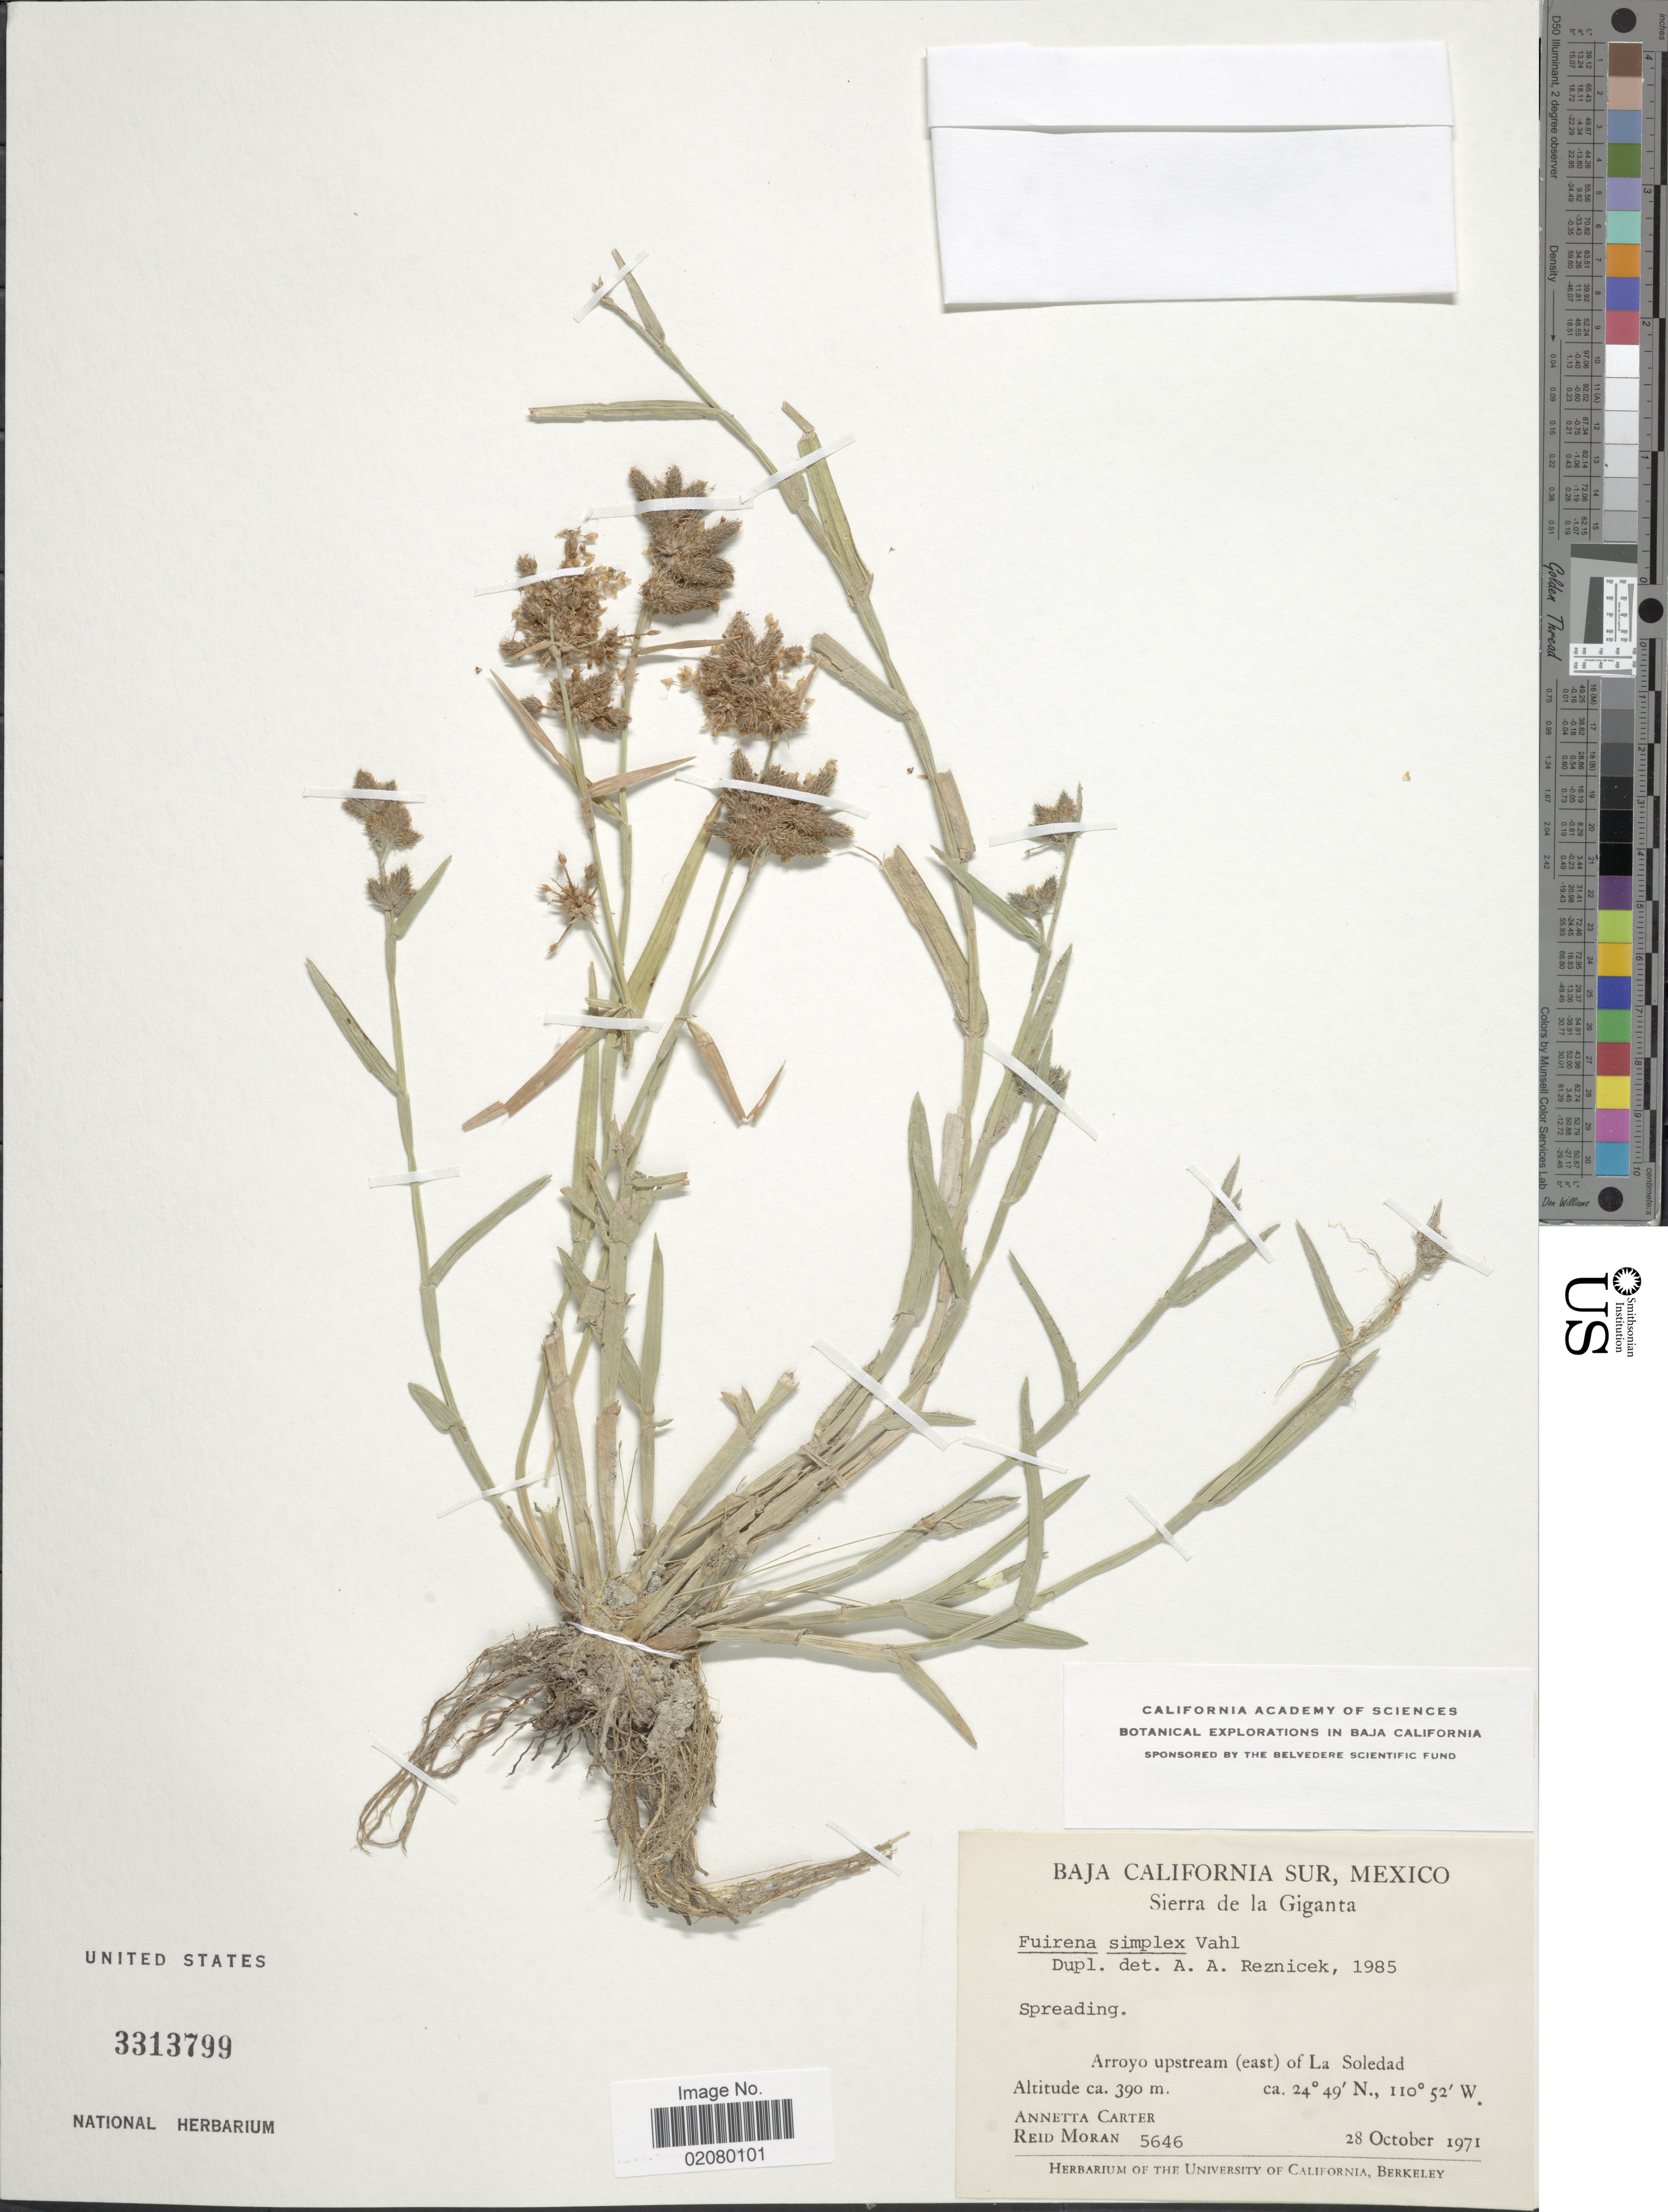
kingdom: Plantae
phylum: Tracheophyta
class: Liliopsida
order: Poales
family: Cyperaceae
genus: Fuirena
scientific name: Fuirena simplex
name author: Vahl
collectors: A. Carter & R. V. Moran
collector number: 5646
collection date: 1970-10-28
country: Mexico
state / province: Baja California Sur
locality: Sierra de la Giganta. Arroyo upstream (east) of La Soledad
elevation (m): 390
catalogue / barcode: US 3313799